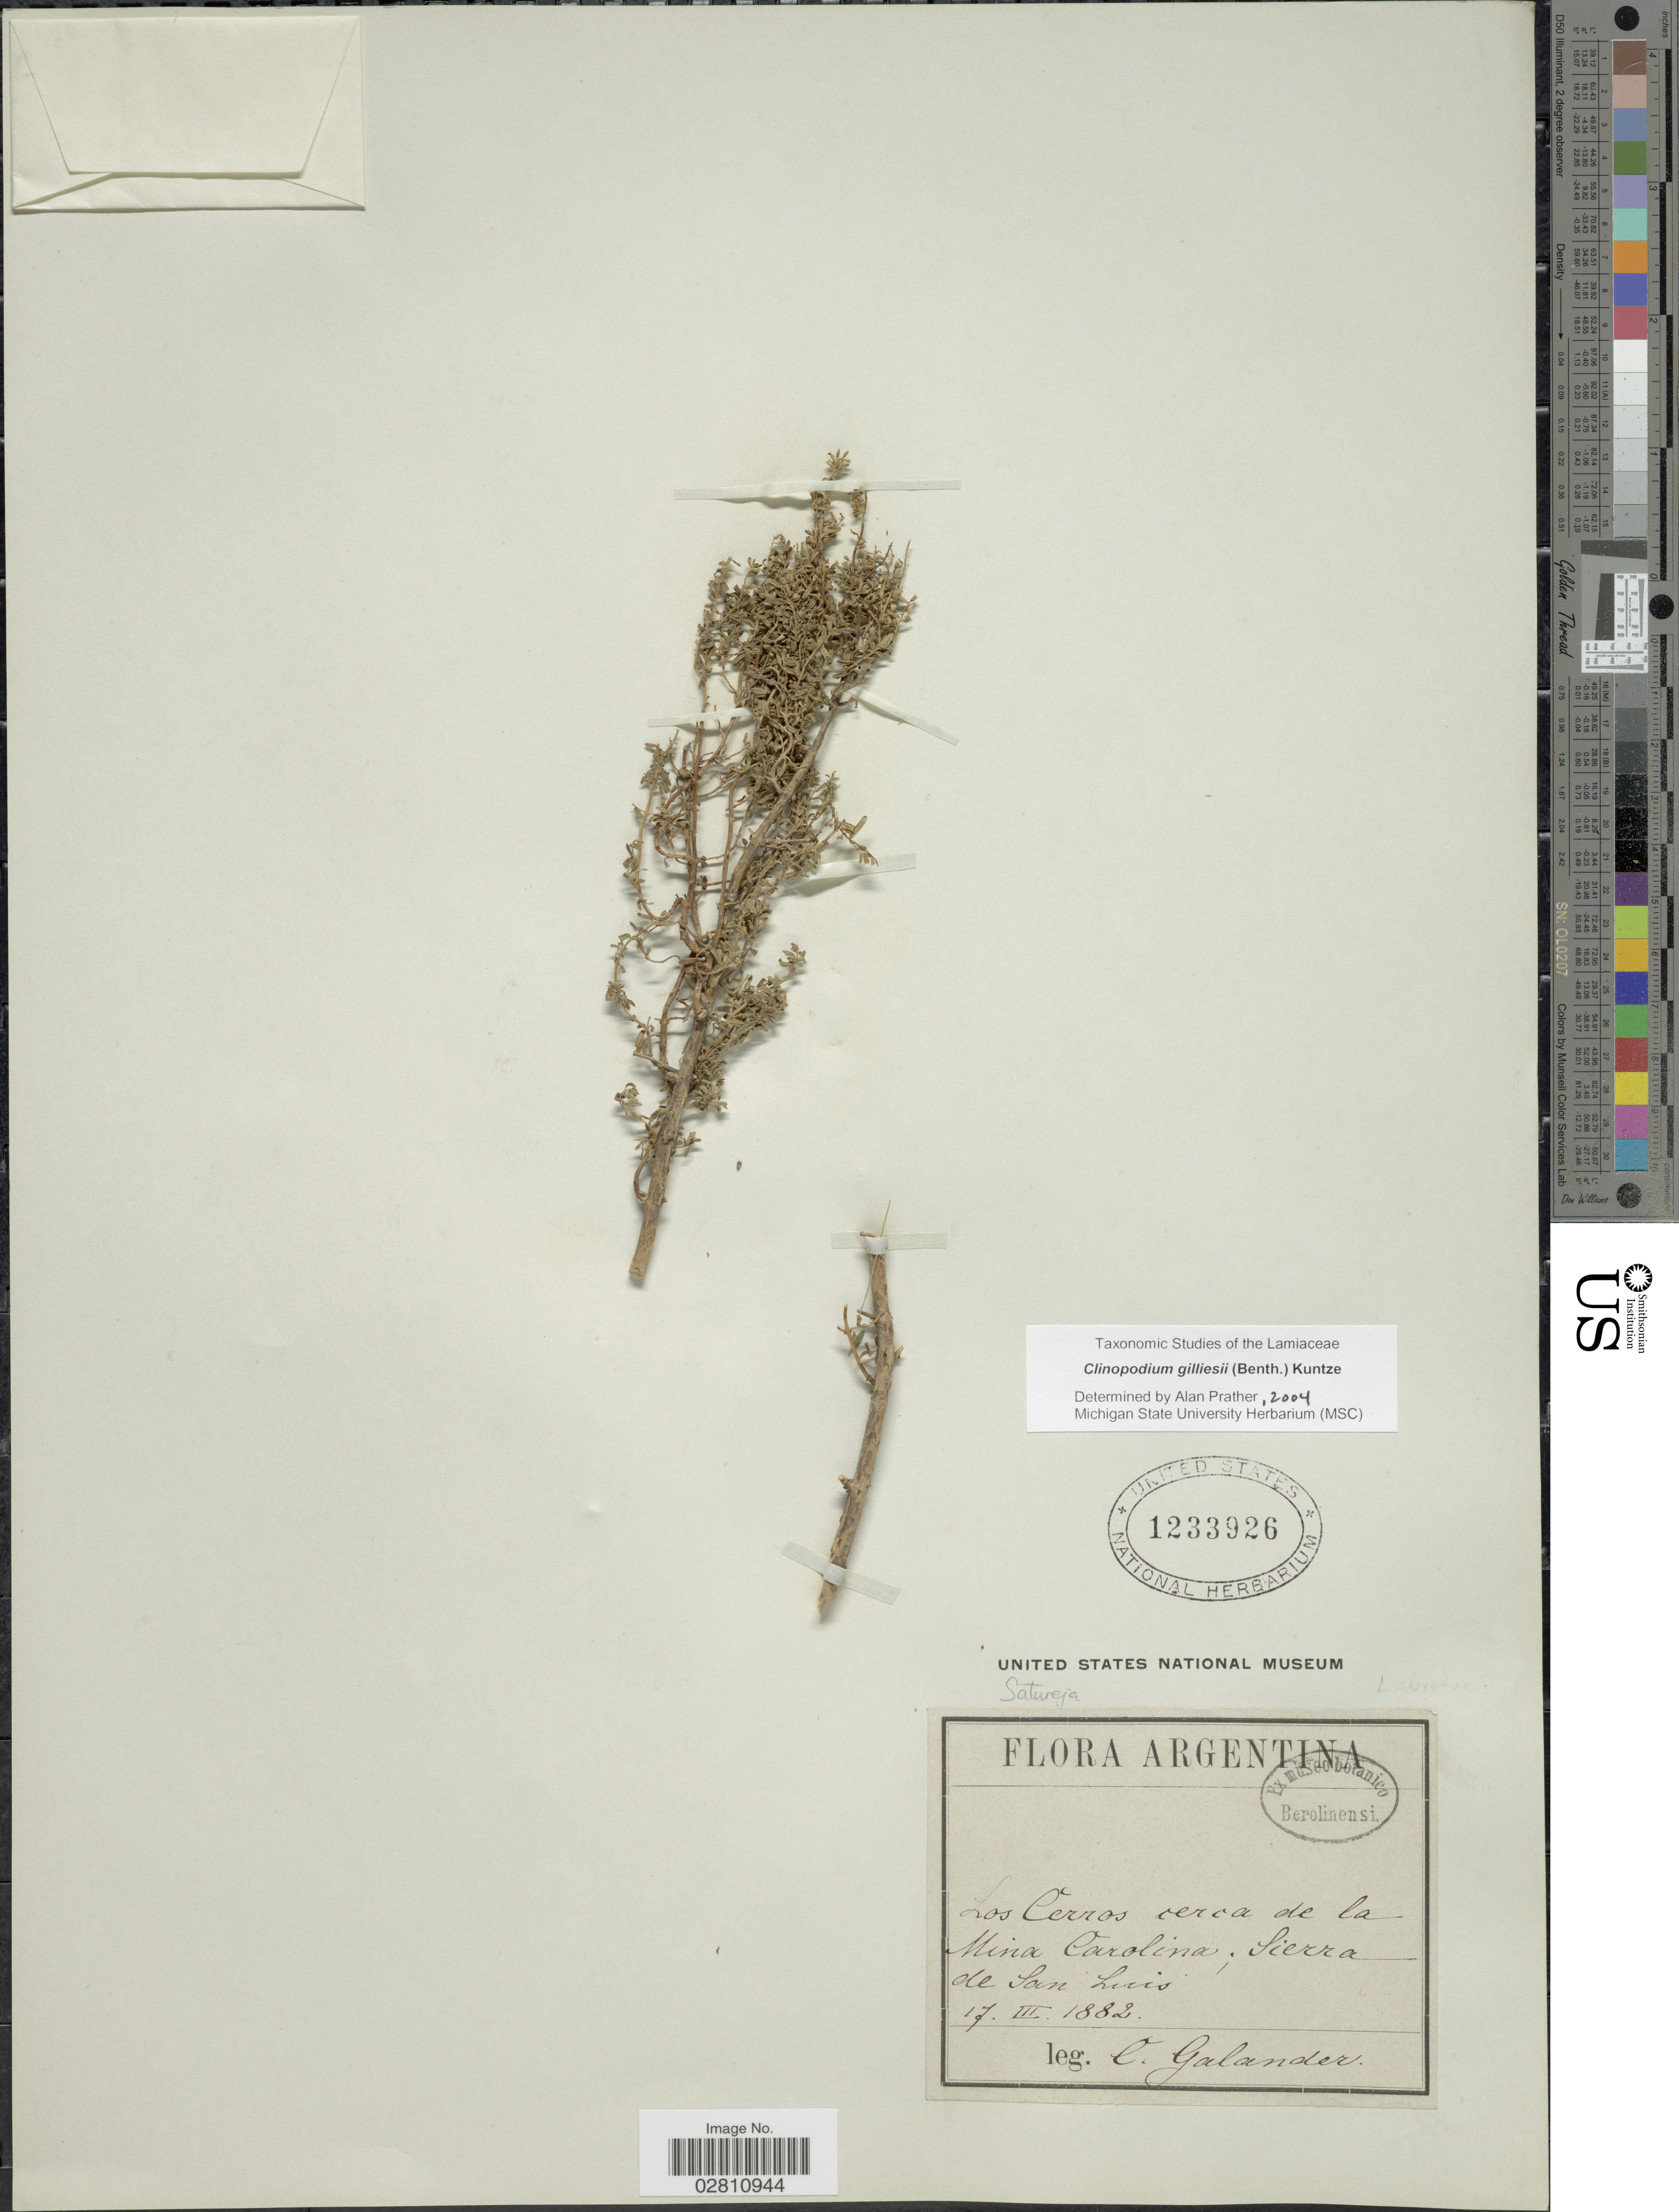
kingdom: Plantae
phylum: Tracheophyta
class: Magnoliopsida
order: Lamiales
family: Lamiaceae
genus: Clinopodium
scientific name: Clinopodium gilliesii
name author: (Benth.) Kuntze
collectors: C. Galander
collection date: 1882-03-17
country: Argentina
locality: Los Cerros cerca de la Mina Carolina; Sierra de San Luis.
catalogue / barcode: US 1233926